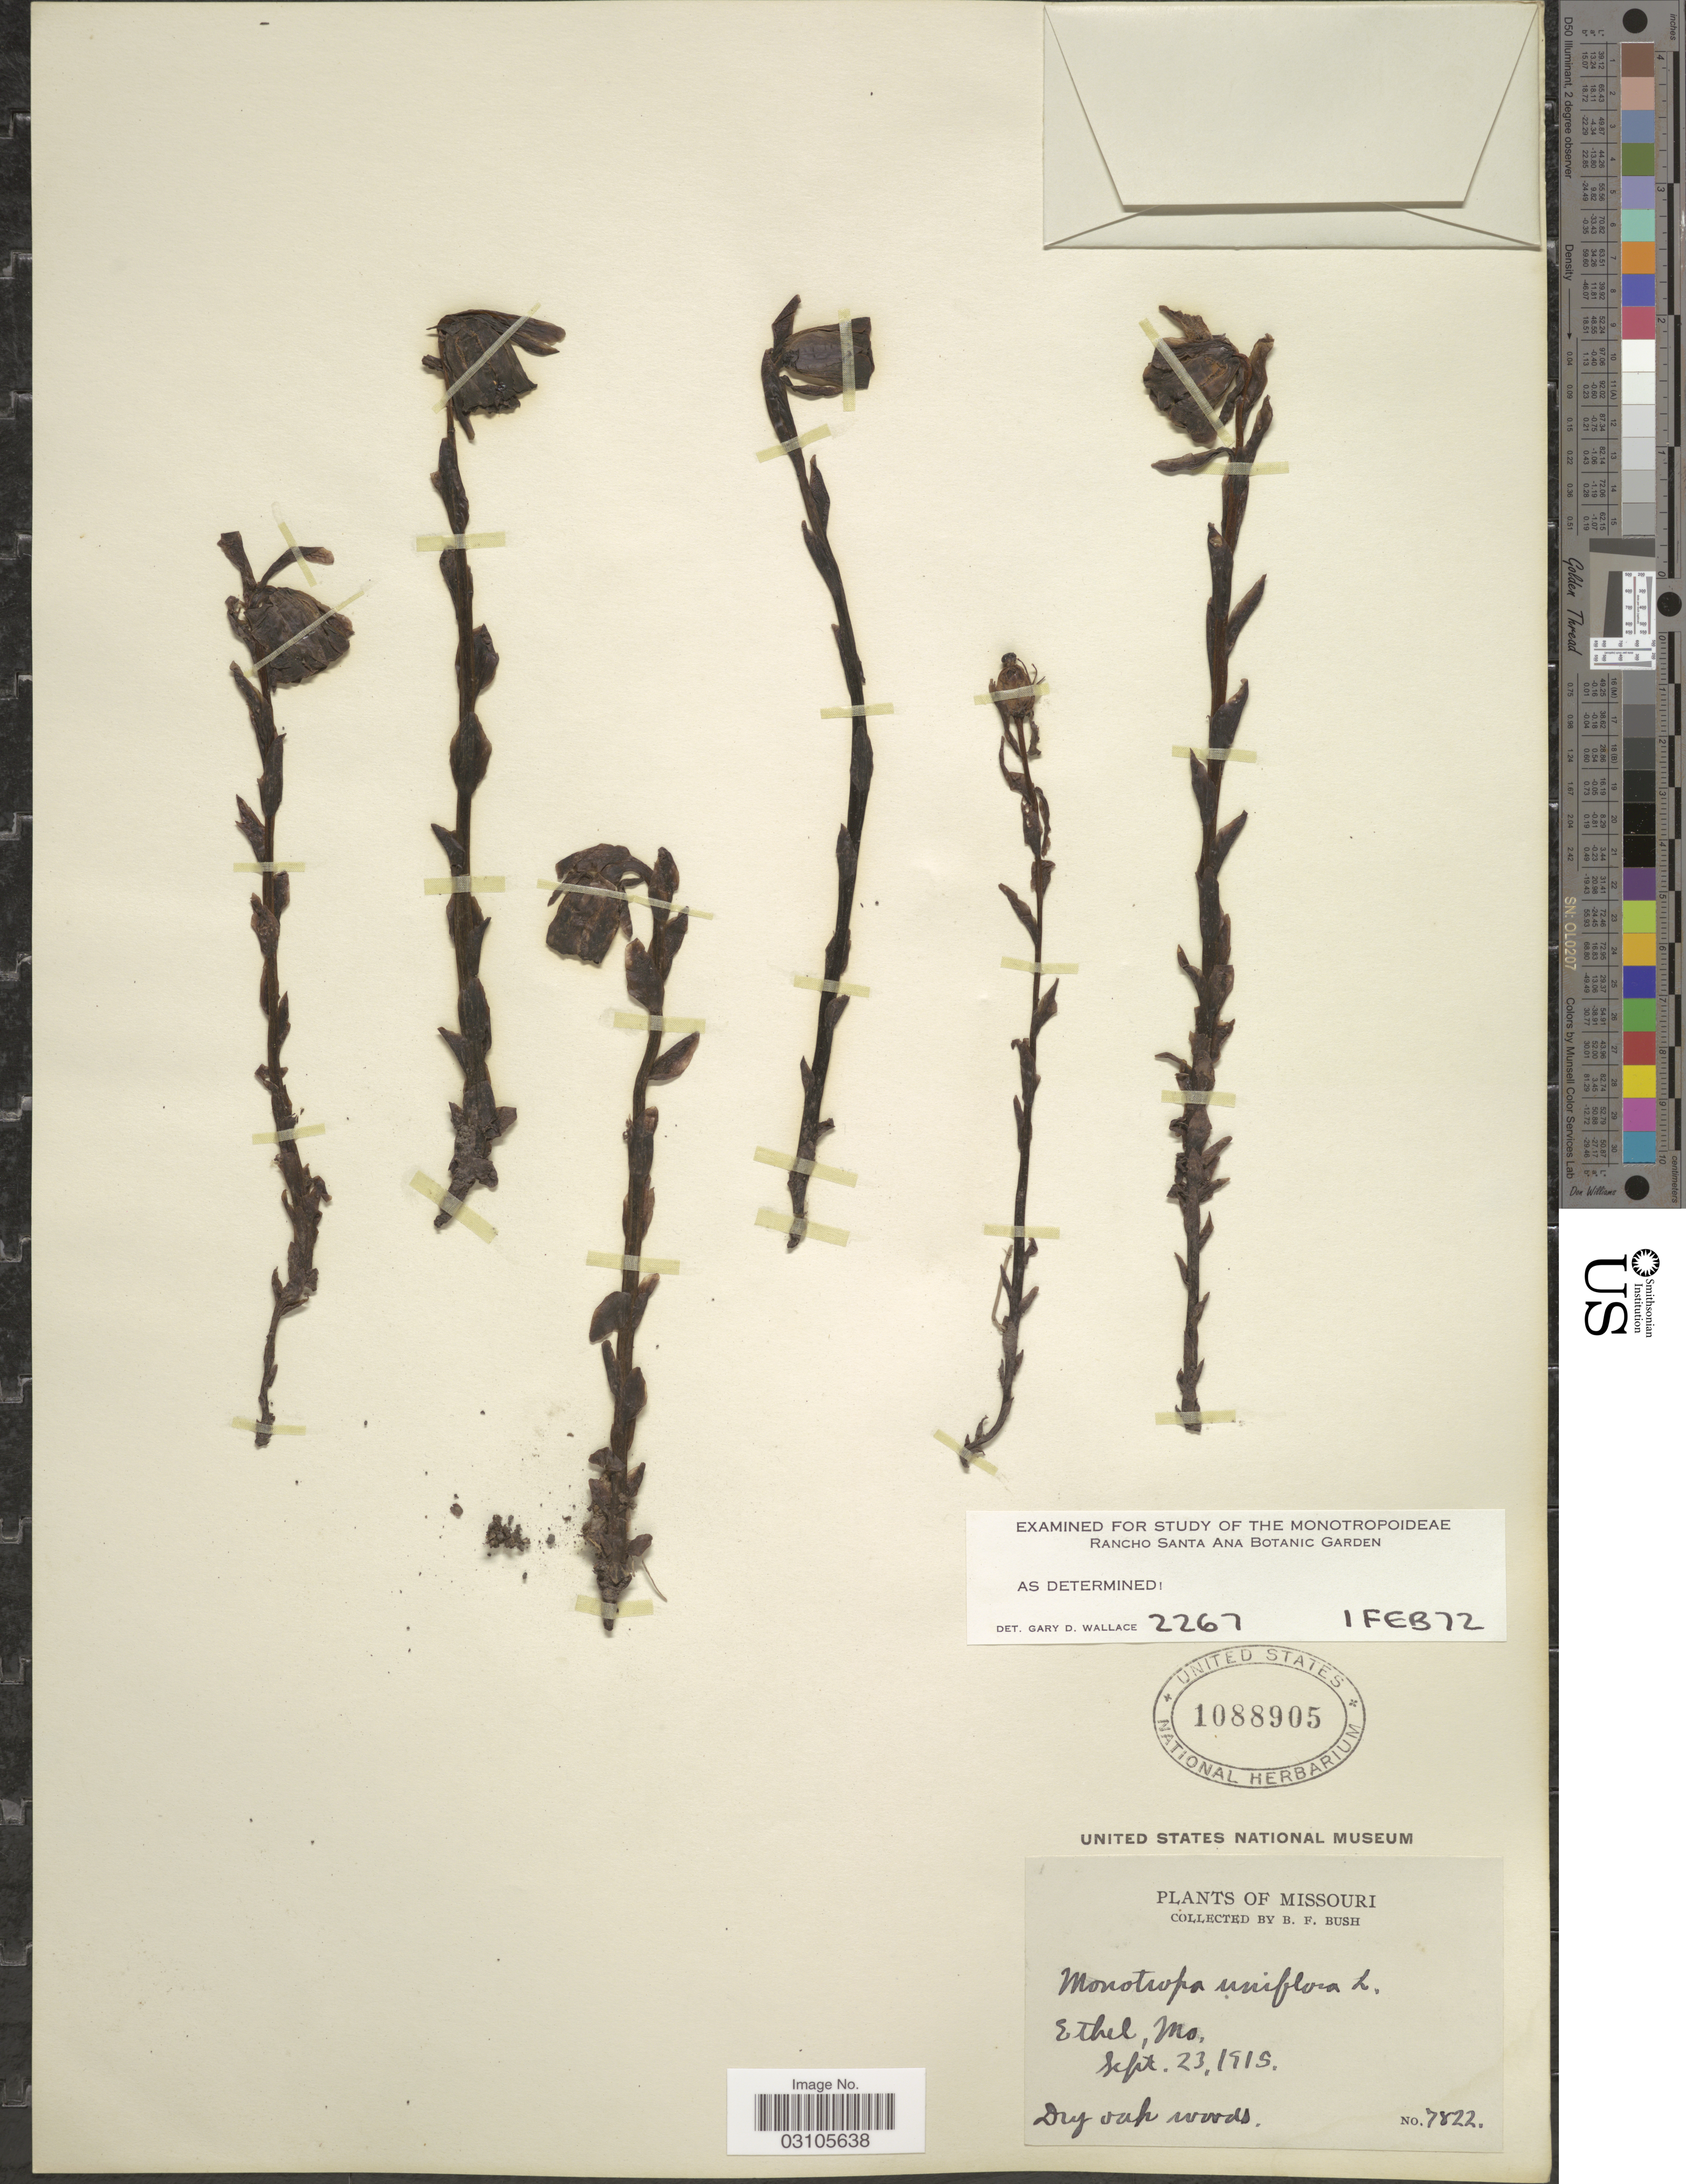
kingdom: Plantae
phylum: Tracheophyta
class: Magnoliopsida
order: Ericales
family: Ericaceae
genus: Monotropa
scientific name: Monotropa uniflora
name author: L.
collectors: B. F. Bush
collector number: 7822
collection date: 1915-09-23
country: United States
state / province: Missouri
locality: Ethel. Dry oak woods.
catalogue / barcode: US 1088905